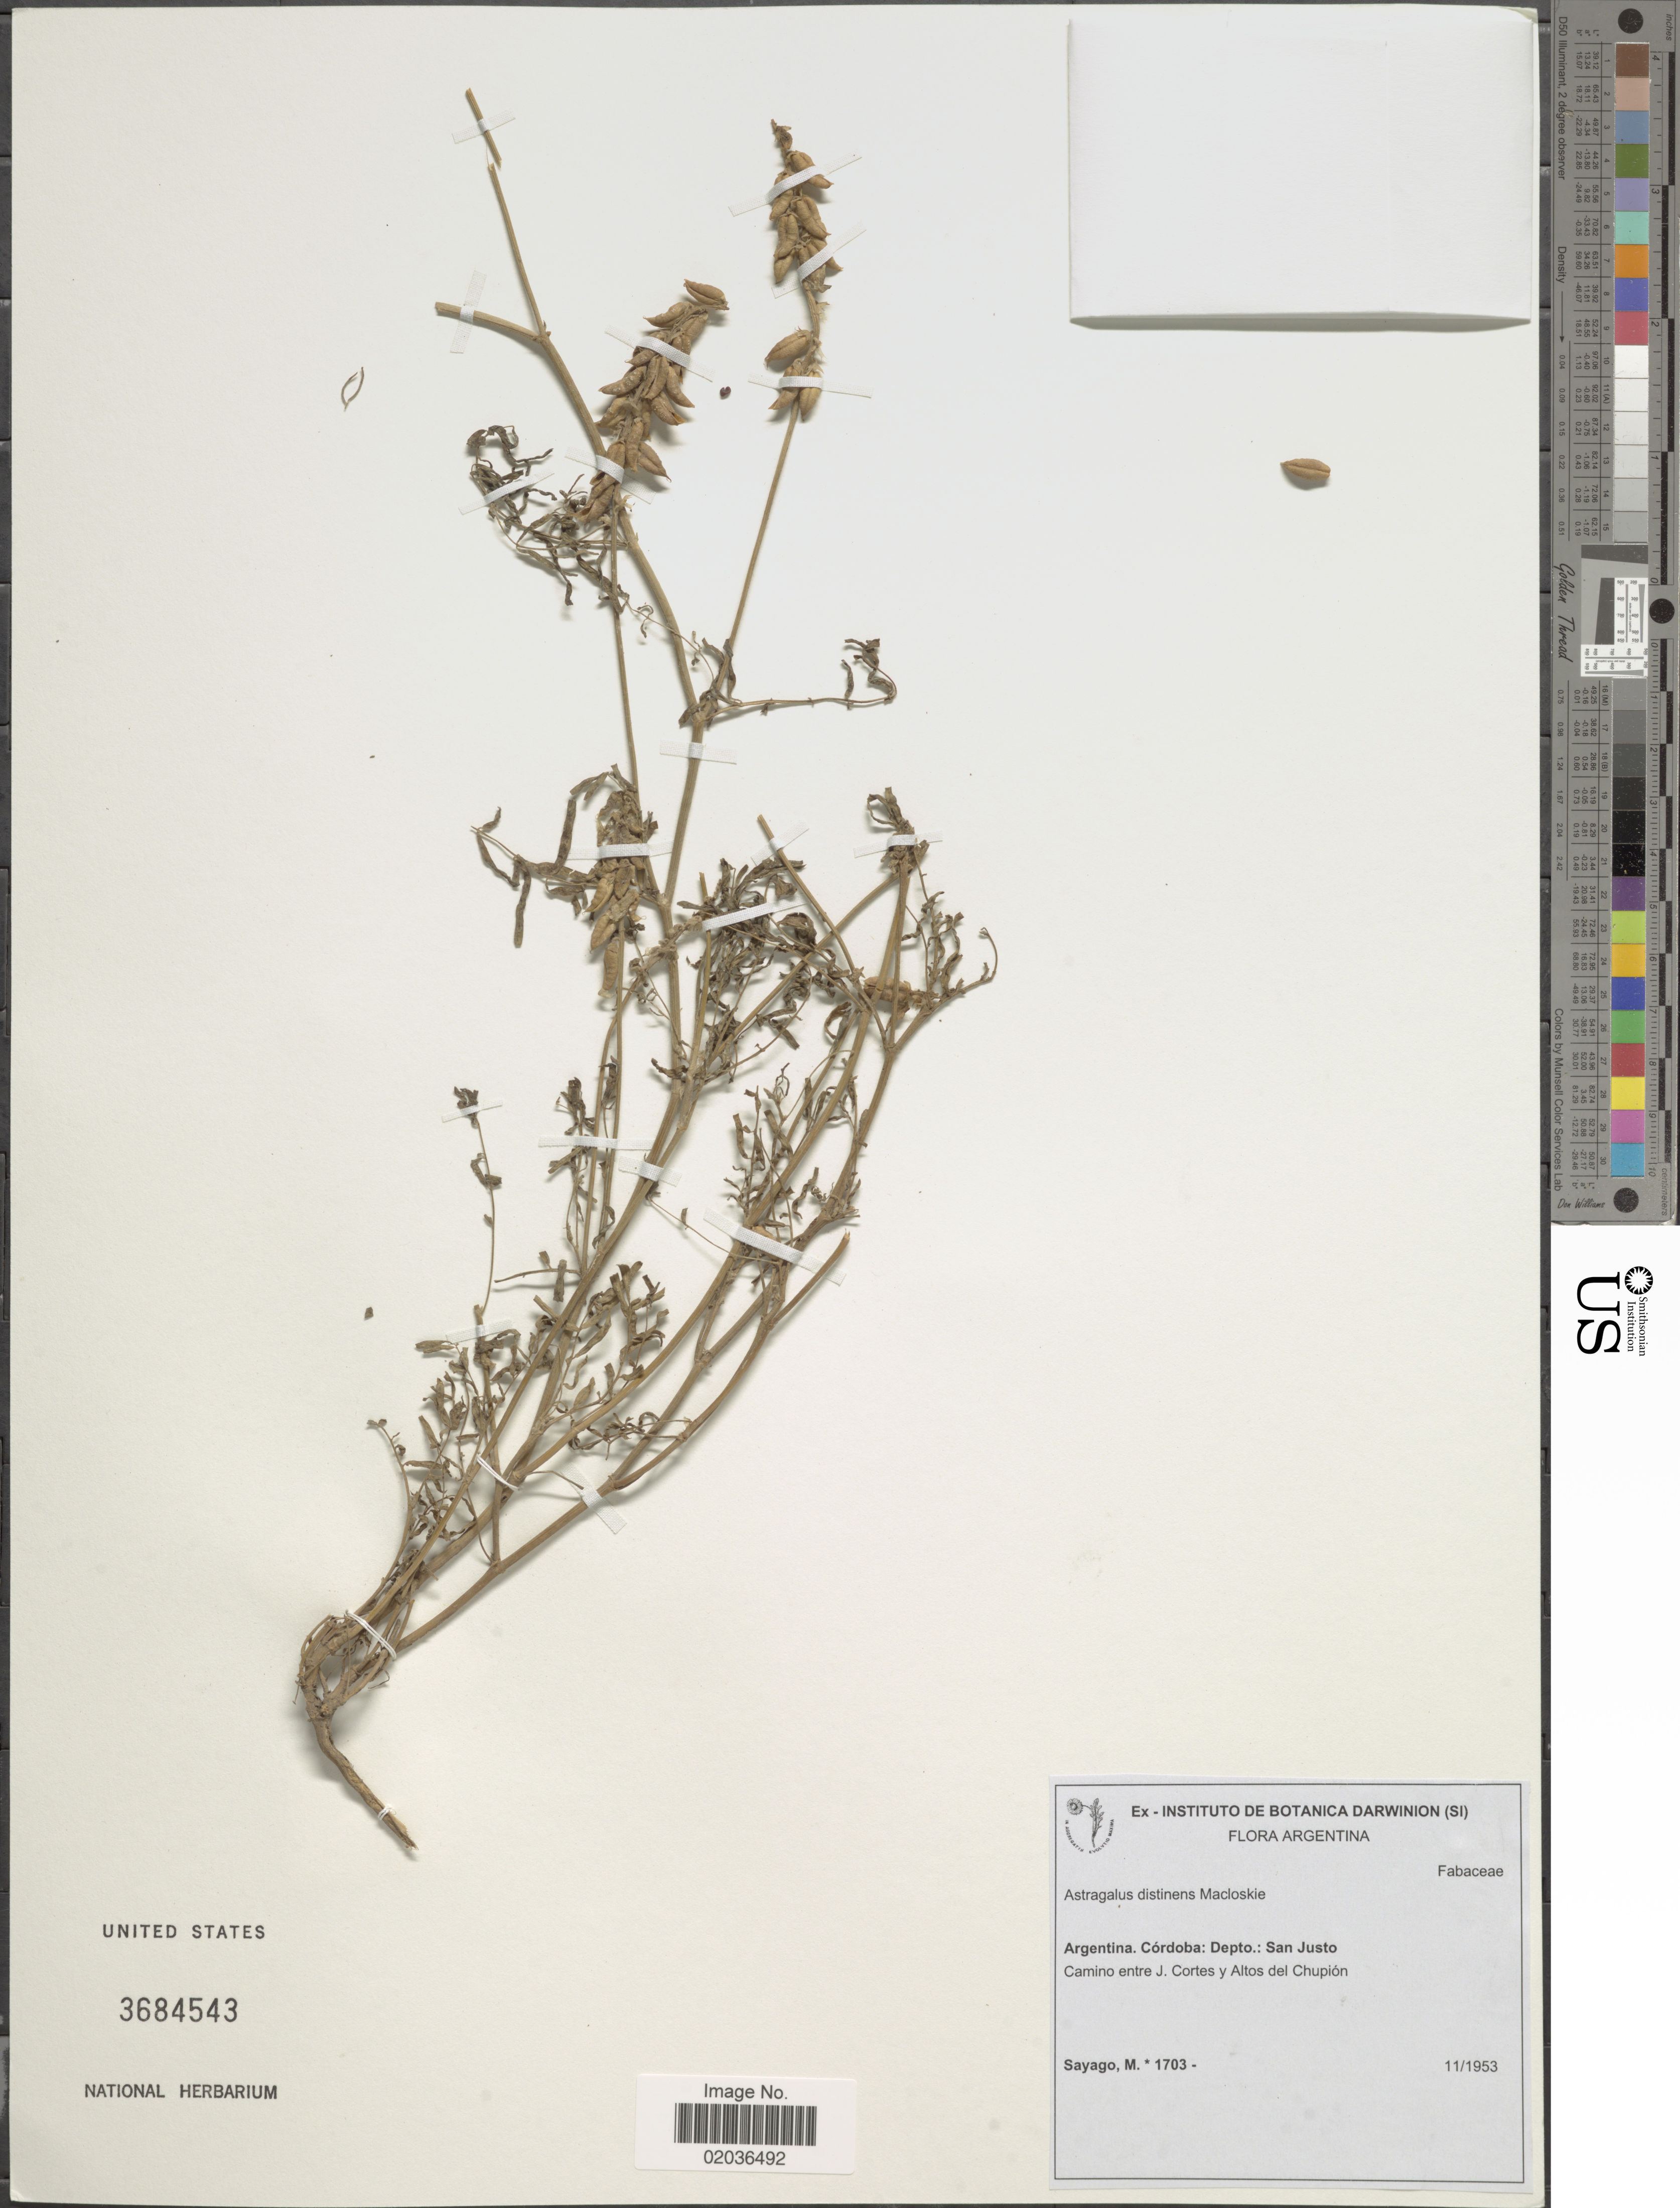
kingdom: Plantae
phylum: Tracheophyta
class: Magnoliopsida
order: Fabales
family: Fabaceae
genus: Astragalus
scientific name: Astragalus distinens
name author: Macloskie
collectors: M. Sayago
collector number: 1703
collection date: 1953-11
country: Colombia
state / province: Córdoba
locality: Argentina. Córdoba: San Justo. Camino entre J. Cortes y Altos de Chupión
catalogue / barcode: US 3684543